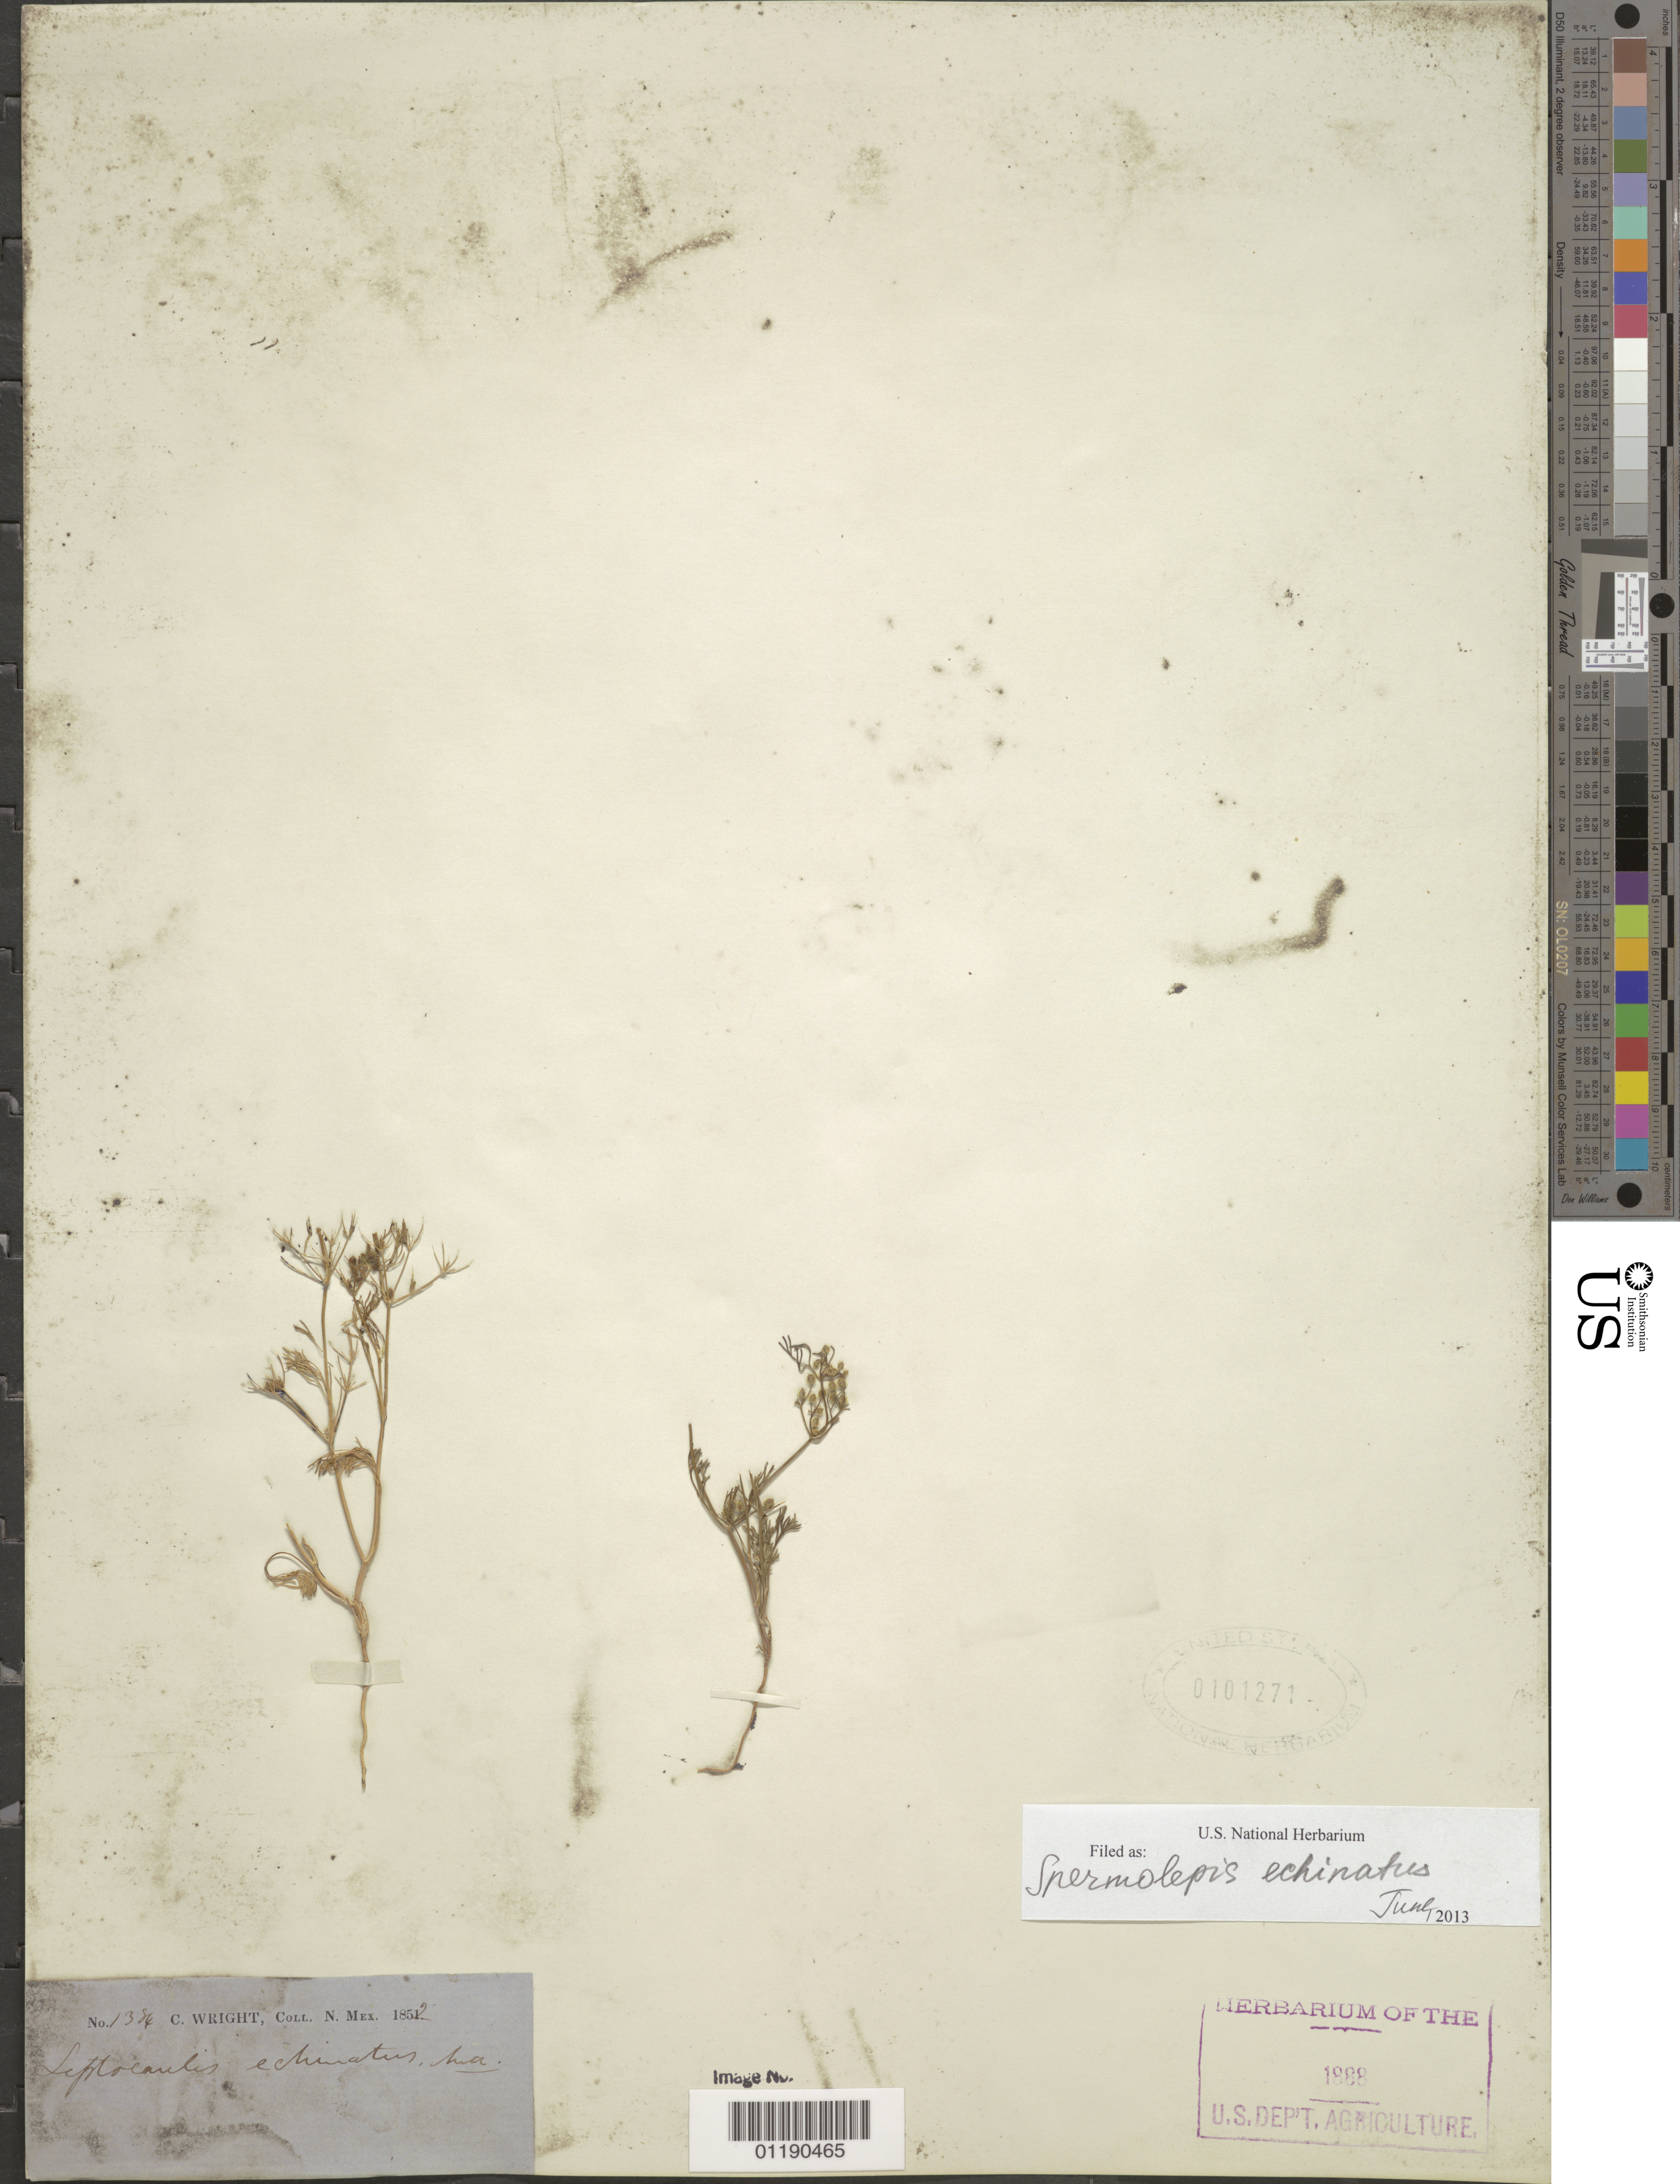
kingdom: Plantae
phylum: Tracheophyta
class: Magnoliopsida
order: Apiales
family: Apiaceae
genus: Spermolepis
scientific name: Spermolepis echinata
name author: (Nutt. ex DC.) A. Heller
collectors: C. Wright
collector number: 1384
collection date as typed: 1852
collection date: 1852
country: United States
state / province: New Mexico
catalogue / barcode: US 101271